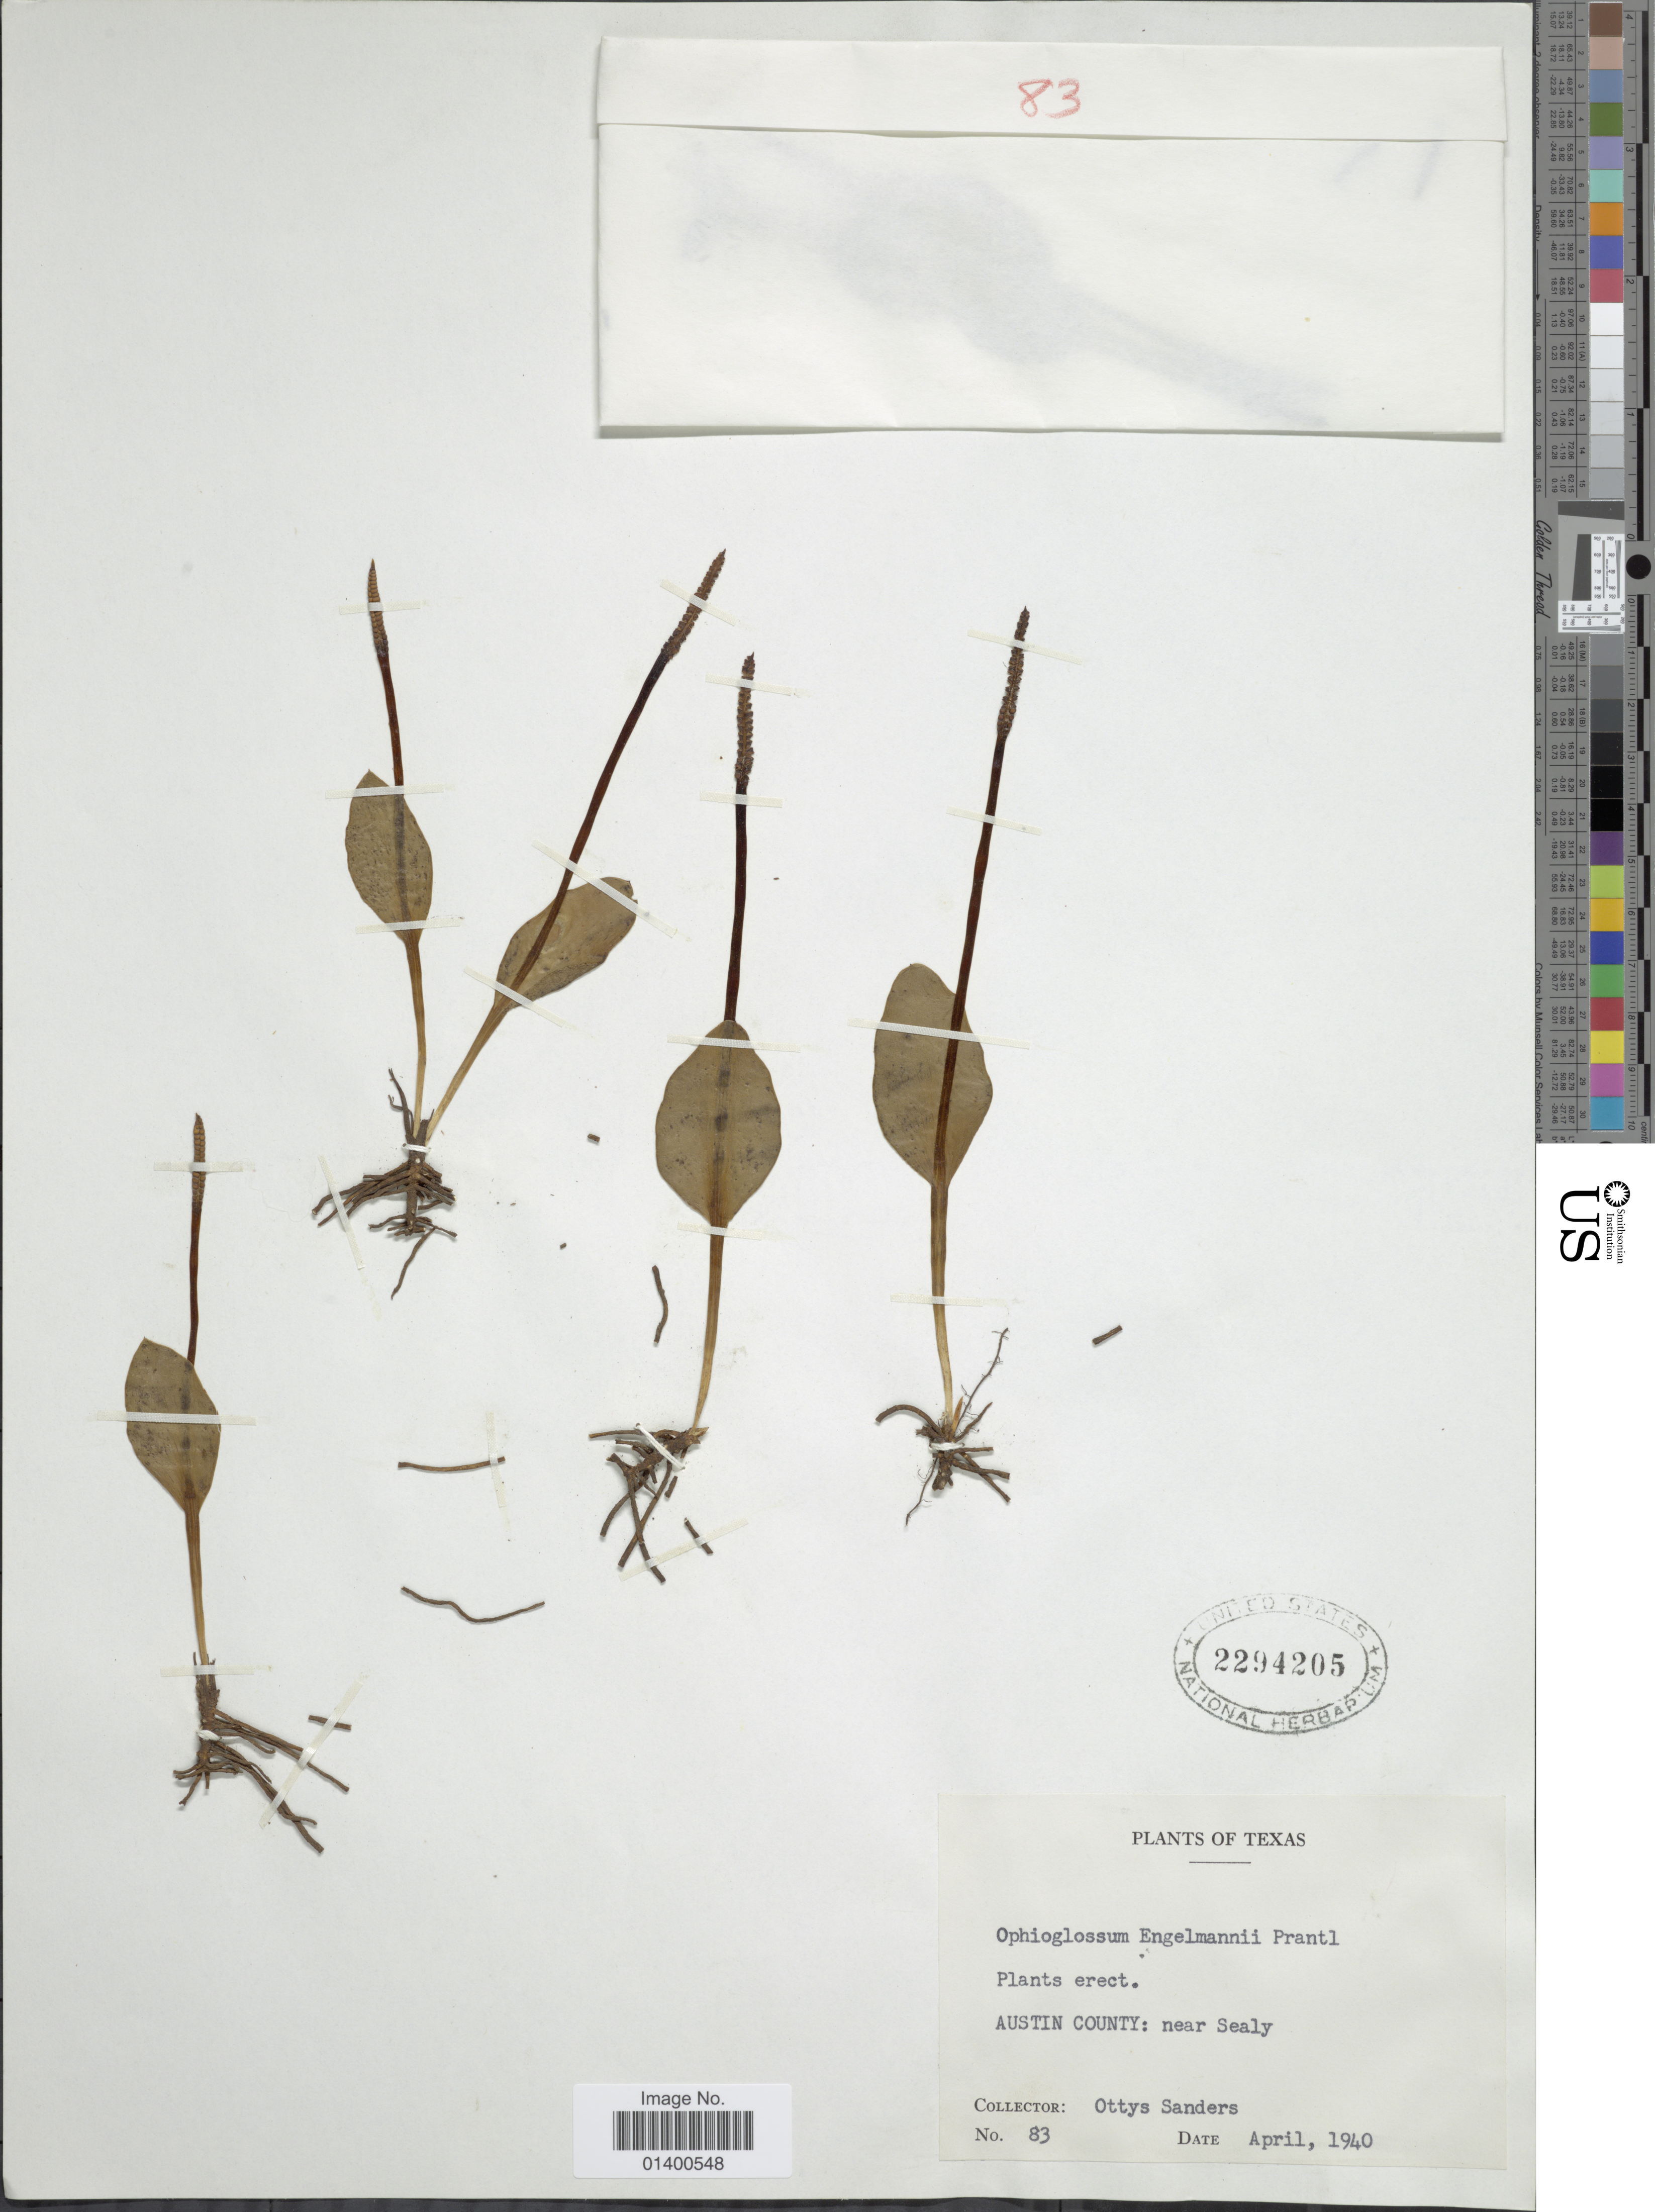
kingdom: Plantae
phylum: Tracheophyta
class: Polypodiopsida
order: Ophioglossales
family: Ophioglossaceae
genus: Ophioglossum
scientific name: Ophioglossum engelmannii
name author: Prantl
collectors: O. Sanders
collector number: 83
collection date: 1940-04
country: United States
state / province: Texas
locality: Austin County: near Sealy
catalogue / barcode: US 2294205